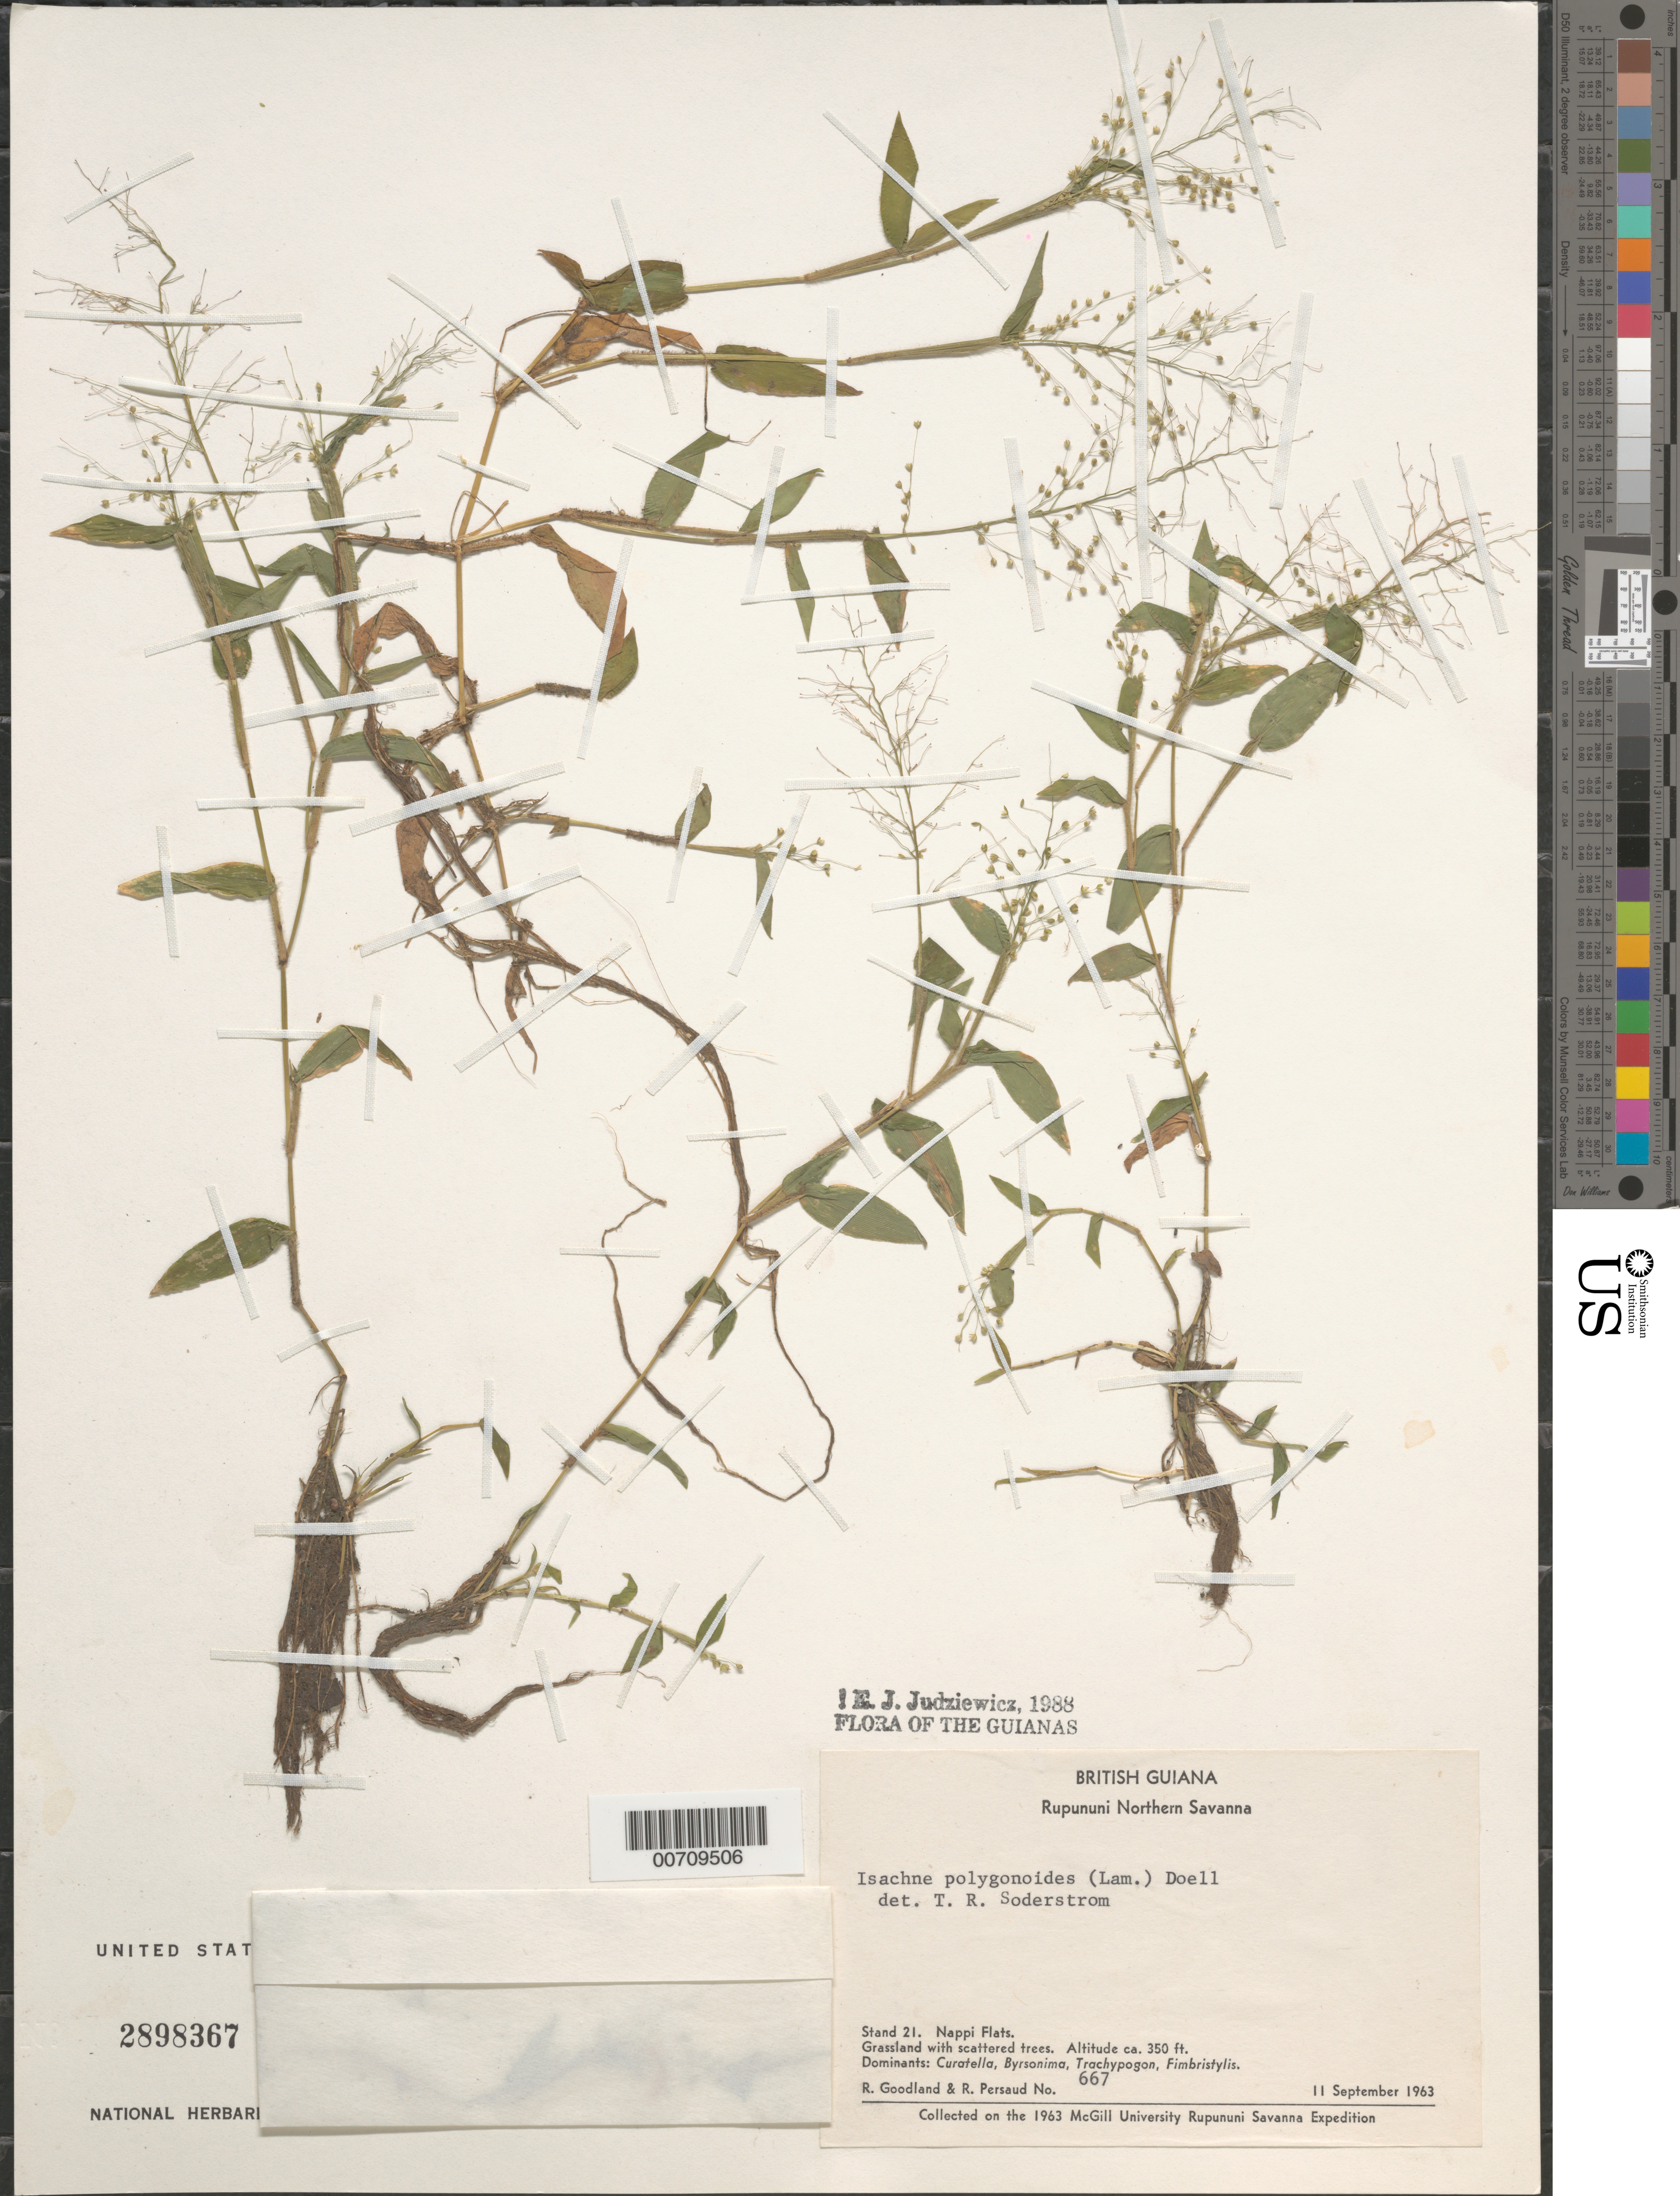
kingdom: Plantae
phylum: Tracheophyta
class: Liliopsida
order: Poales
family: Poaceae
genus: Isachne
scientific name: Isachne polygonoides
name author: (Lam.) Döll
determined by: Soderstrom, T. R.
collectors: R. Goodland & R. Persaud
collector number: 667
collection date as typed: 11-Sep-63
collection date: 1963-09-11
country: Guyana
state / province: U. Takutu-U. Essequibo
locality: Rupununi Northern Savanna, Nappi Flats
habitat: Grassland with scattered trees. Dominants: Curatella, Byrsonima, Trachypogon, Fimbristylis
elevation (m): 107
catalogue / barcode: US 2898367